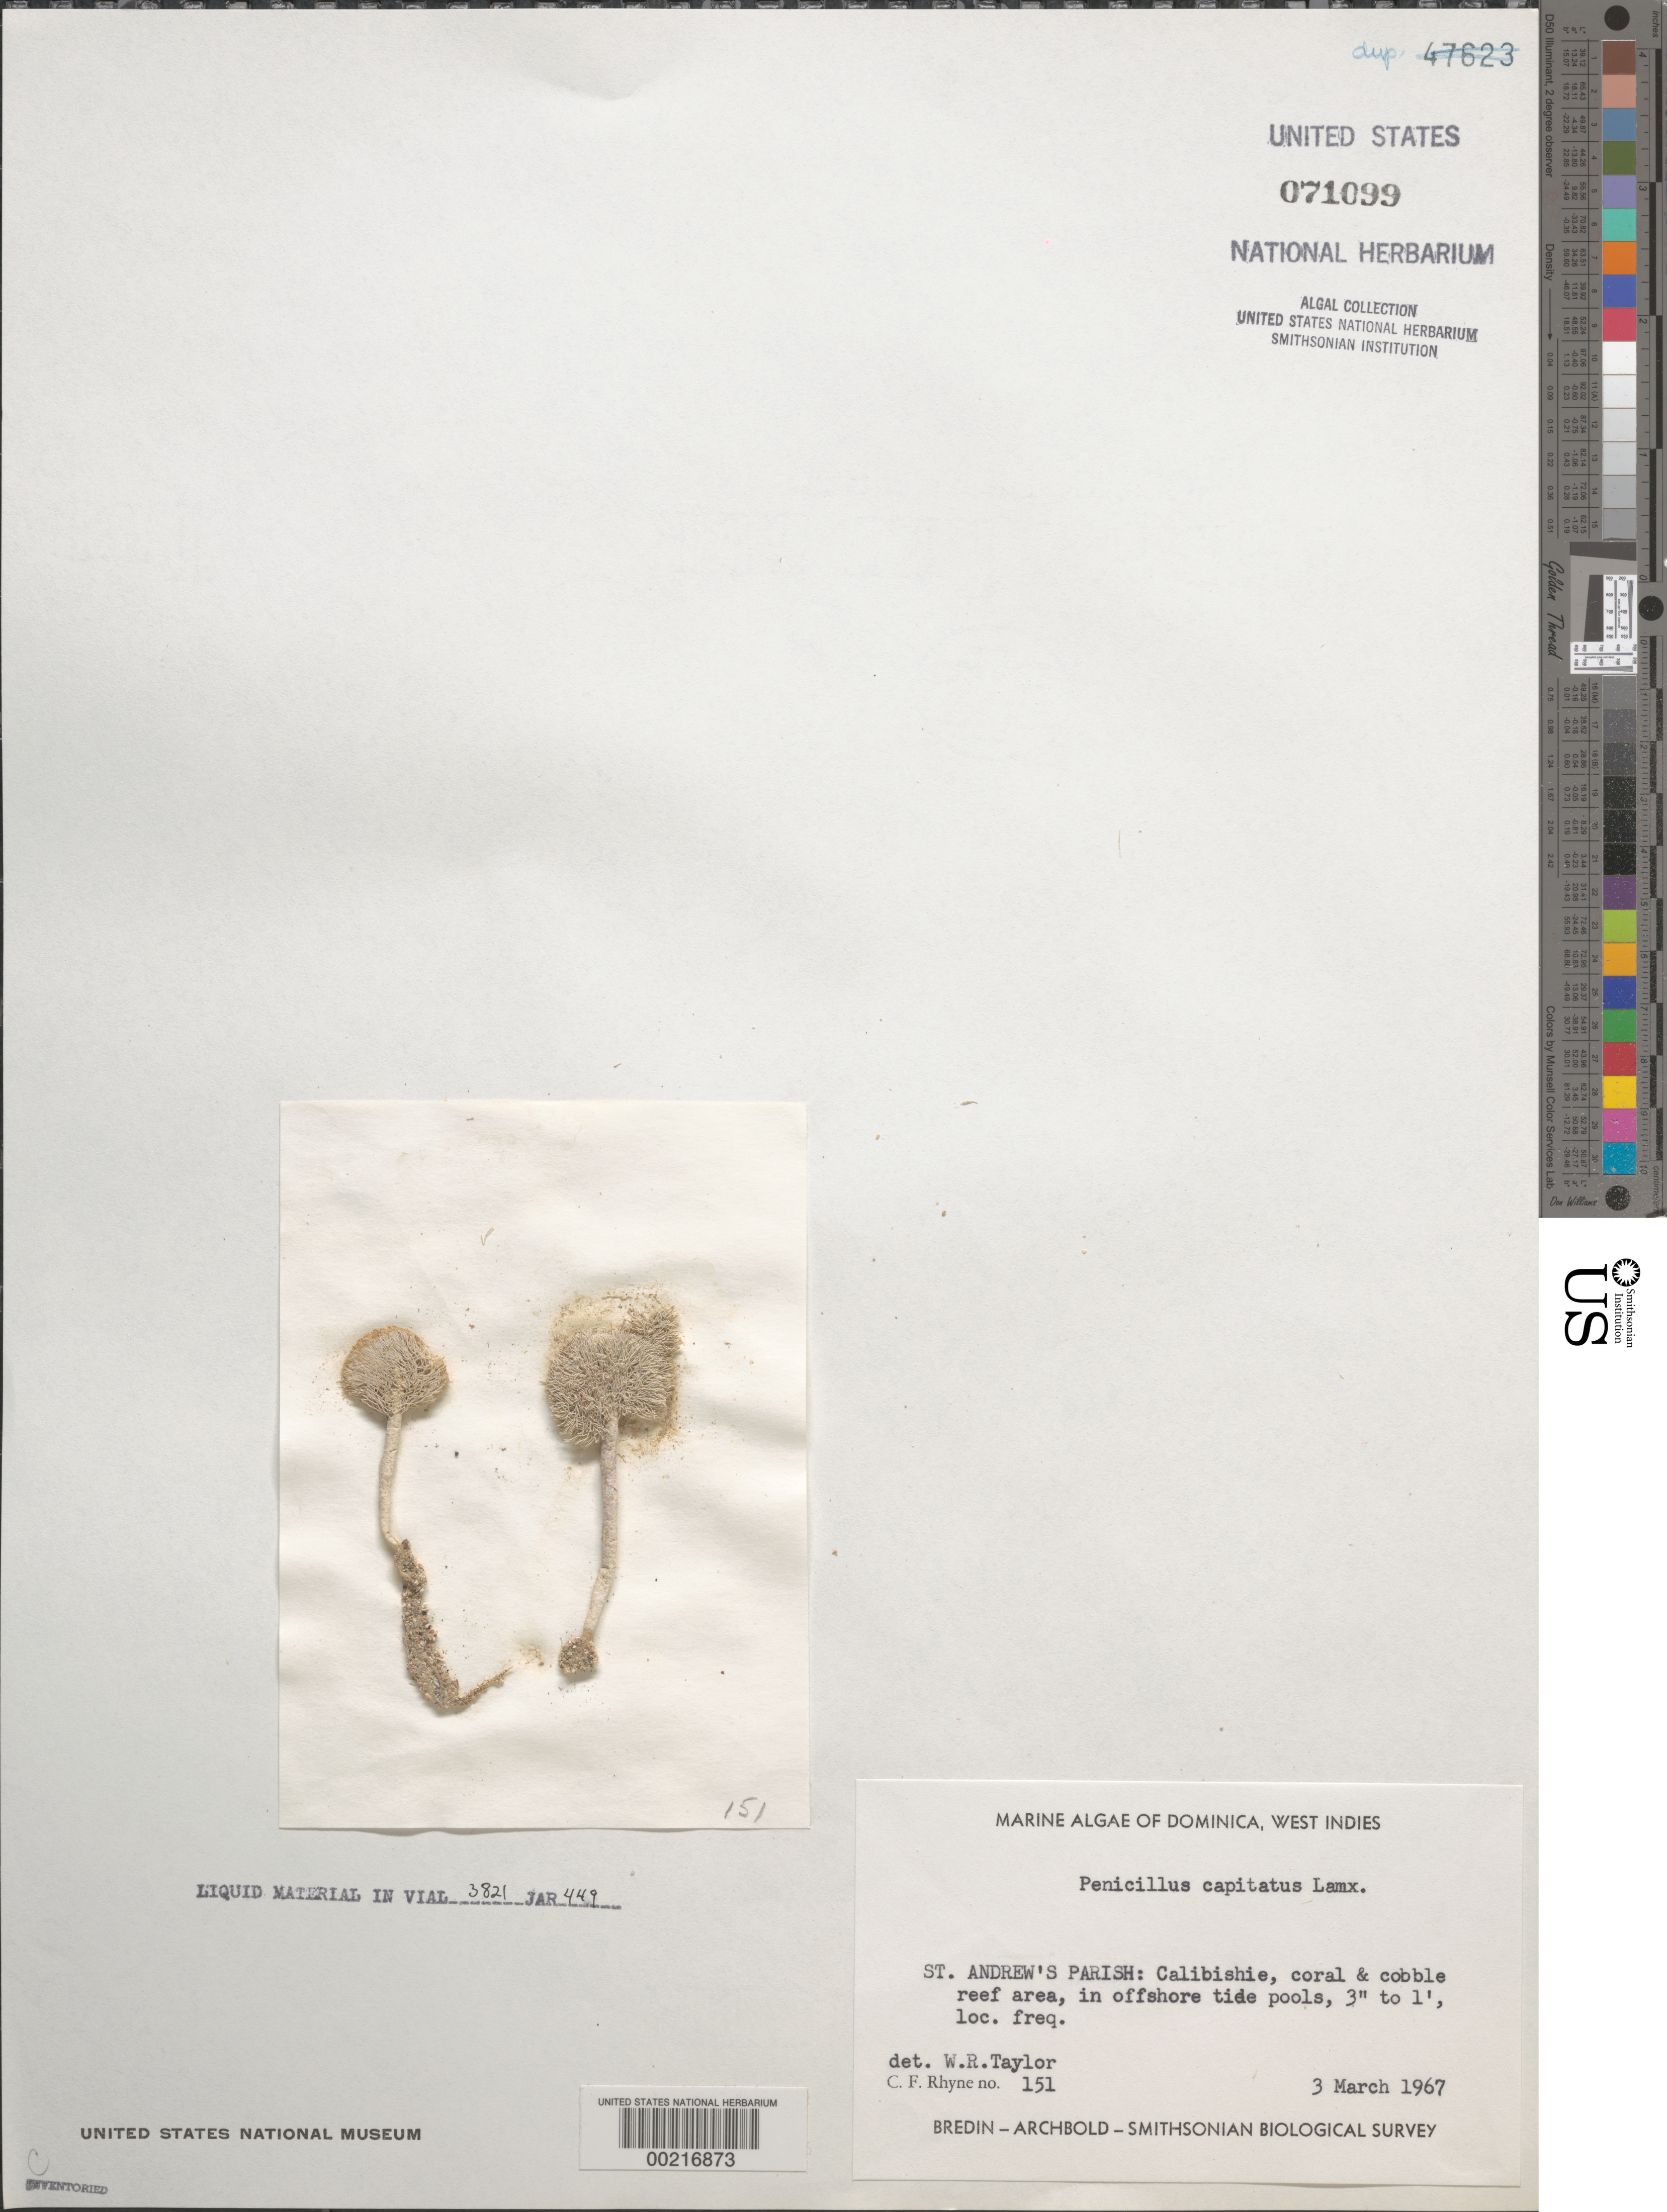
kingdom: Plantae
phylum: Chlorophyta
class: Ulvophyceae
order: Bryopsidales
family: Udoteaceae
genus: Penicillus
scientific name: Penicillus capitatus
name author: Lam.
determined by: Taylor, William R.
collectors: C. Rhyne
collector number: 151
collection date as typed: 03 Mar 1967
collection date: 1967-03-03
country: Dominica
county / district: St. Andrew's Parish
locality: Calibishie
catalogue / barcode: US 71099